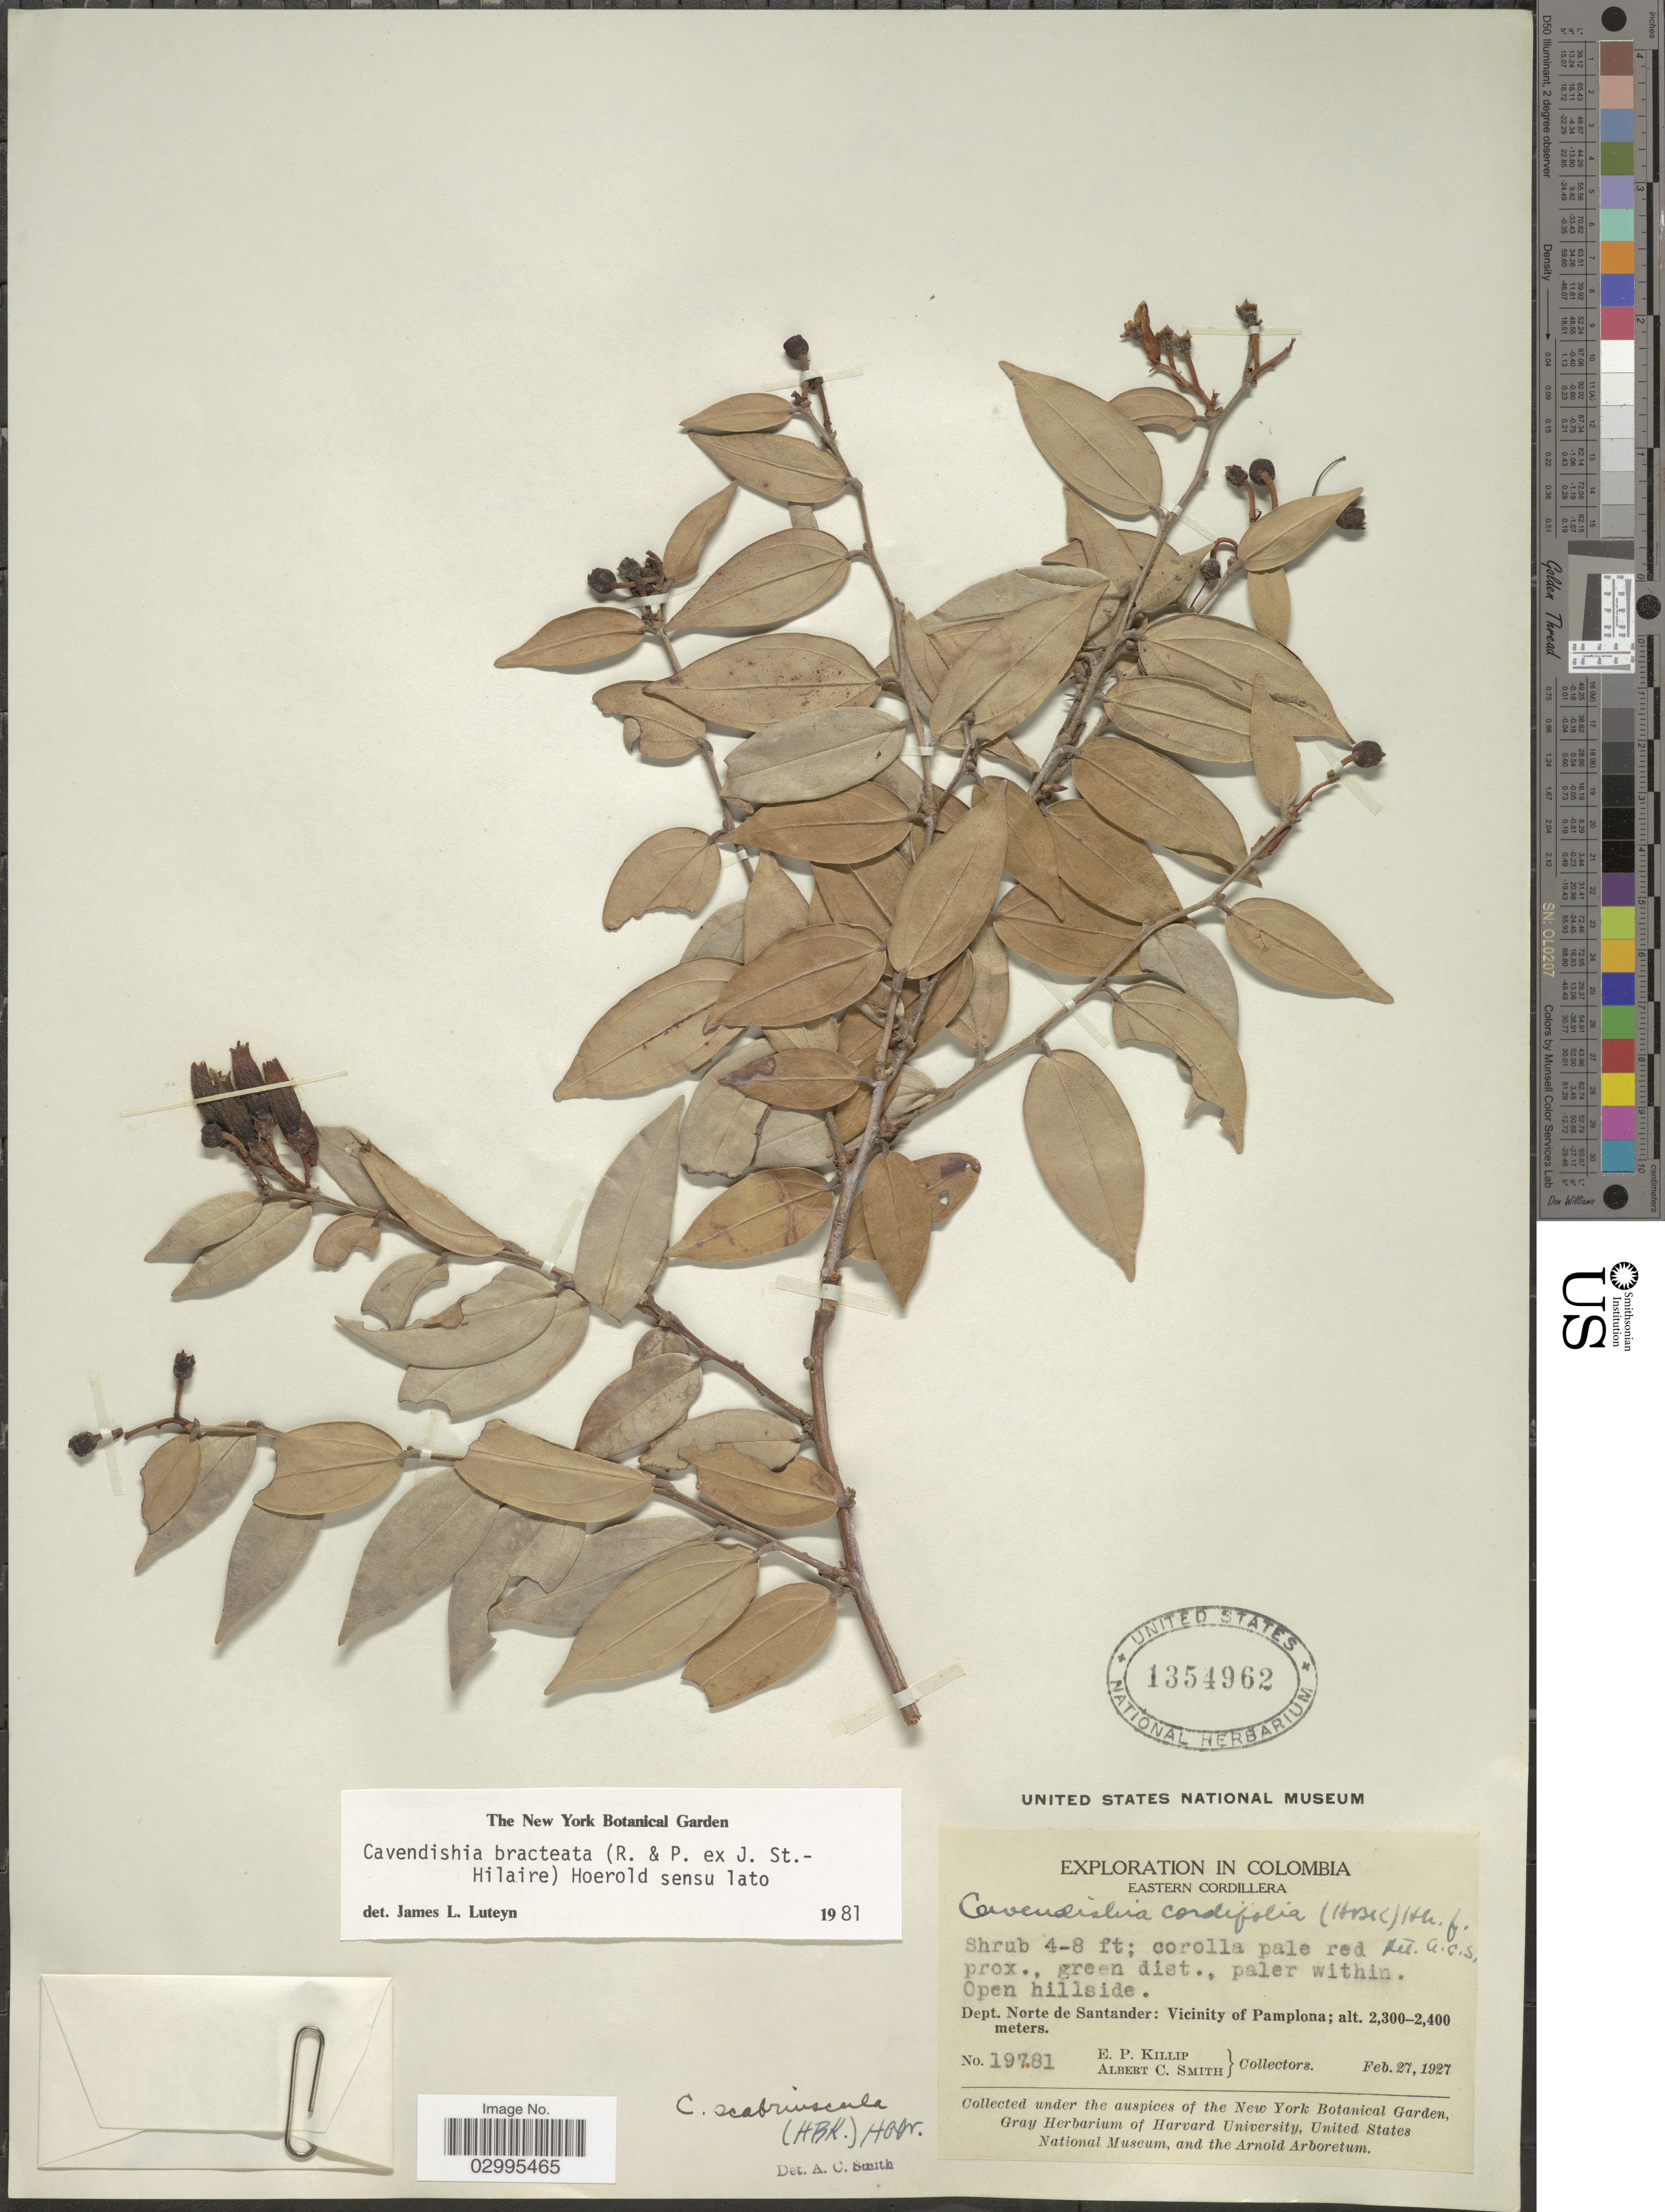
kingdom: Plantae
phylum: Tracheophyta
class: Magnoliopsida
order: Ericales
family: Ericaceae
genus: Cavendishia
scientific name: Cavendishia bracteata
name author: (Ruiz & Pav. ex J. St.-Hil.) Hoerold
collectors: E. P. Killip & A. C. Smith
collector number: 19781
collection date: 1927-02-27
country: Colombia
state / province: Norte de Santander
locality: Eastern Cordillera. Open hillside. Dept. Norte de Santander: Vicinity of Pamplona.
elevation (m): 2300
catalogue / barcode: US 1354962